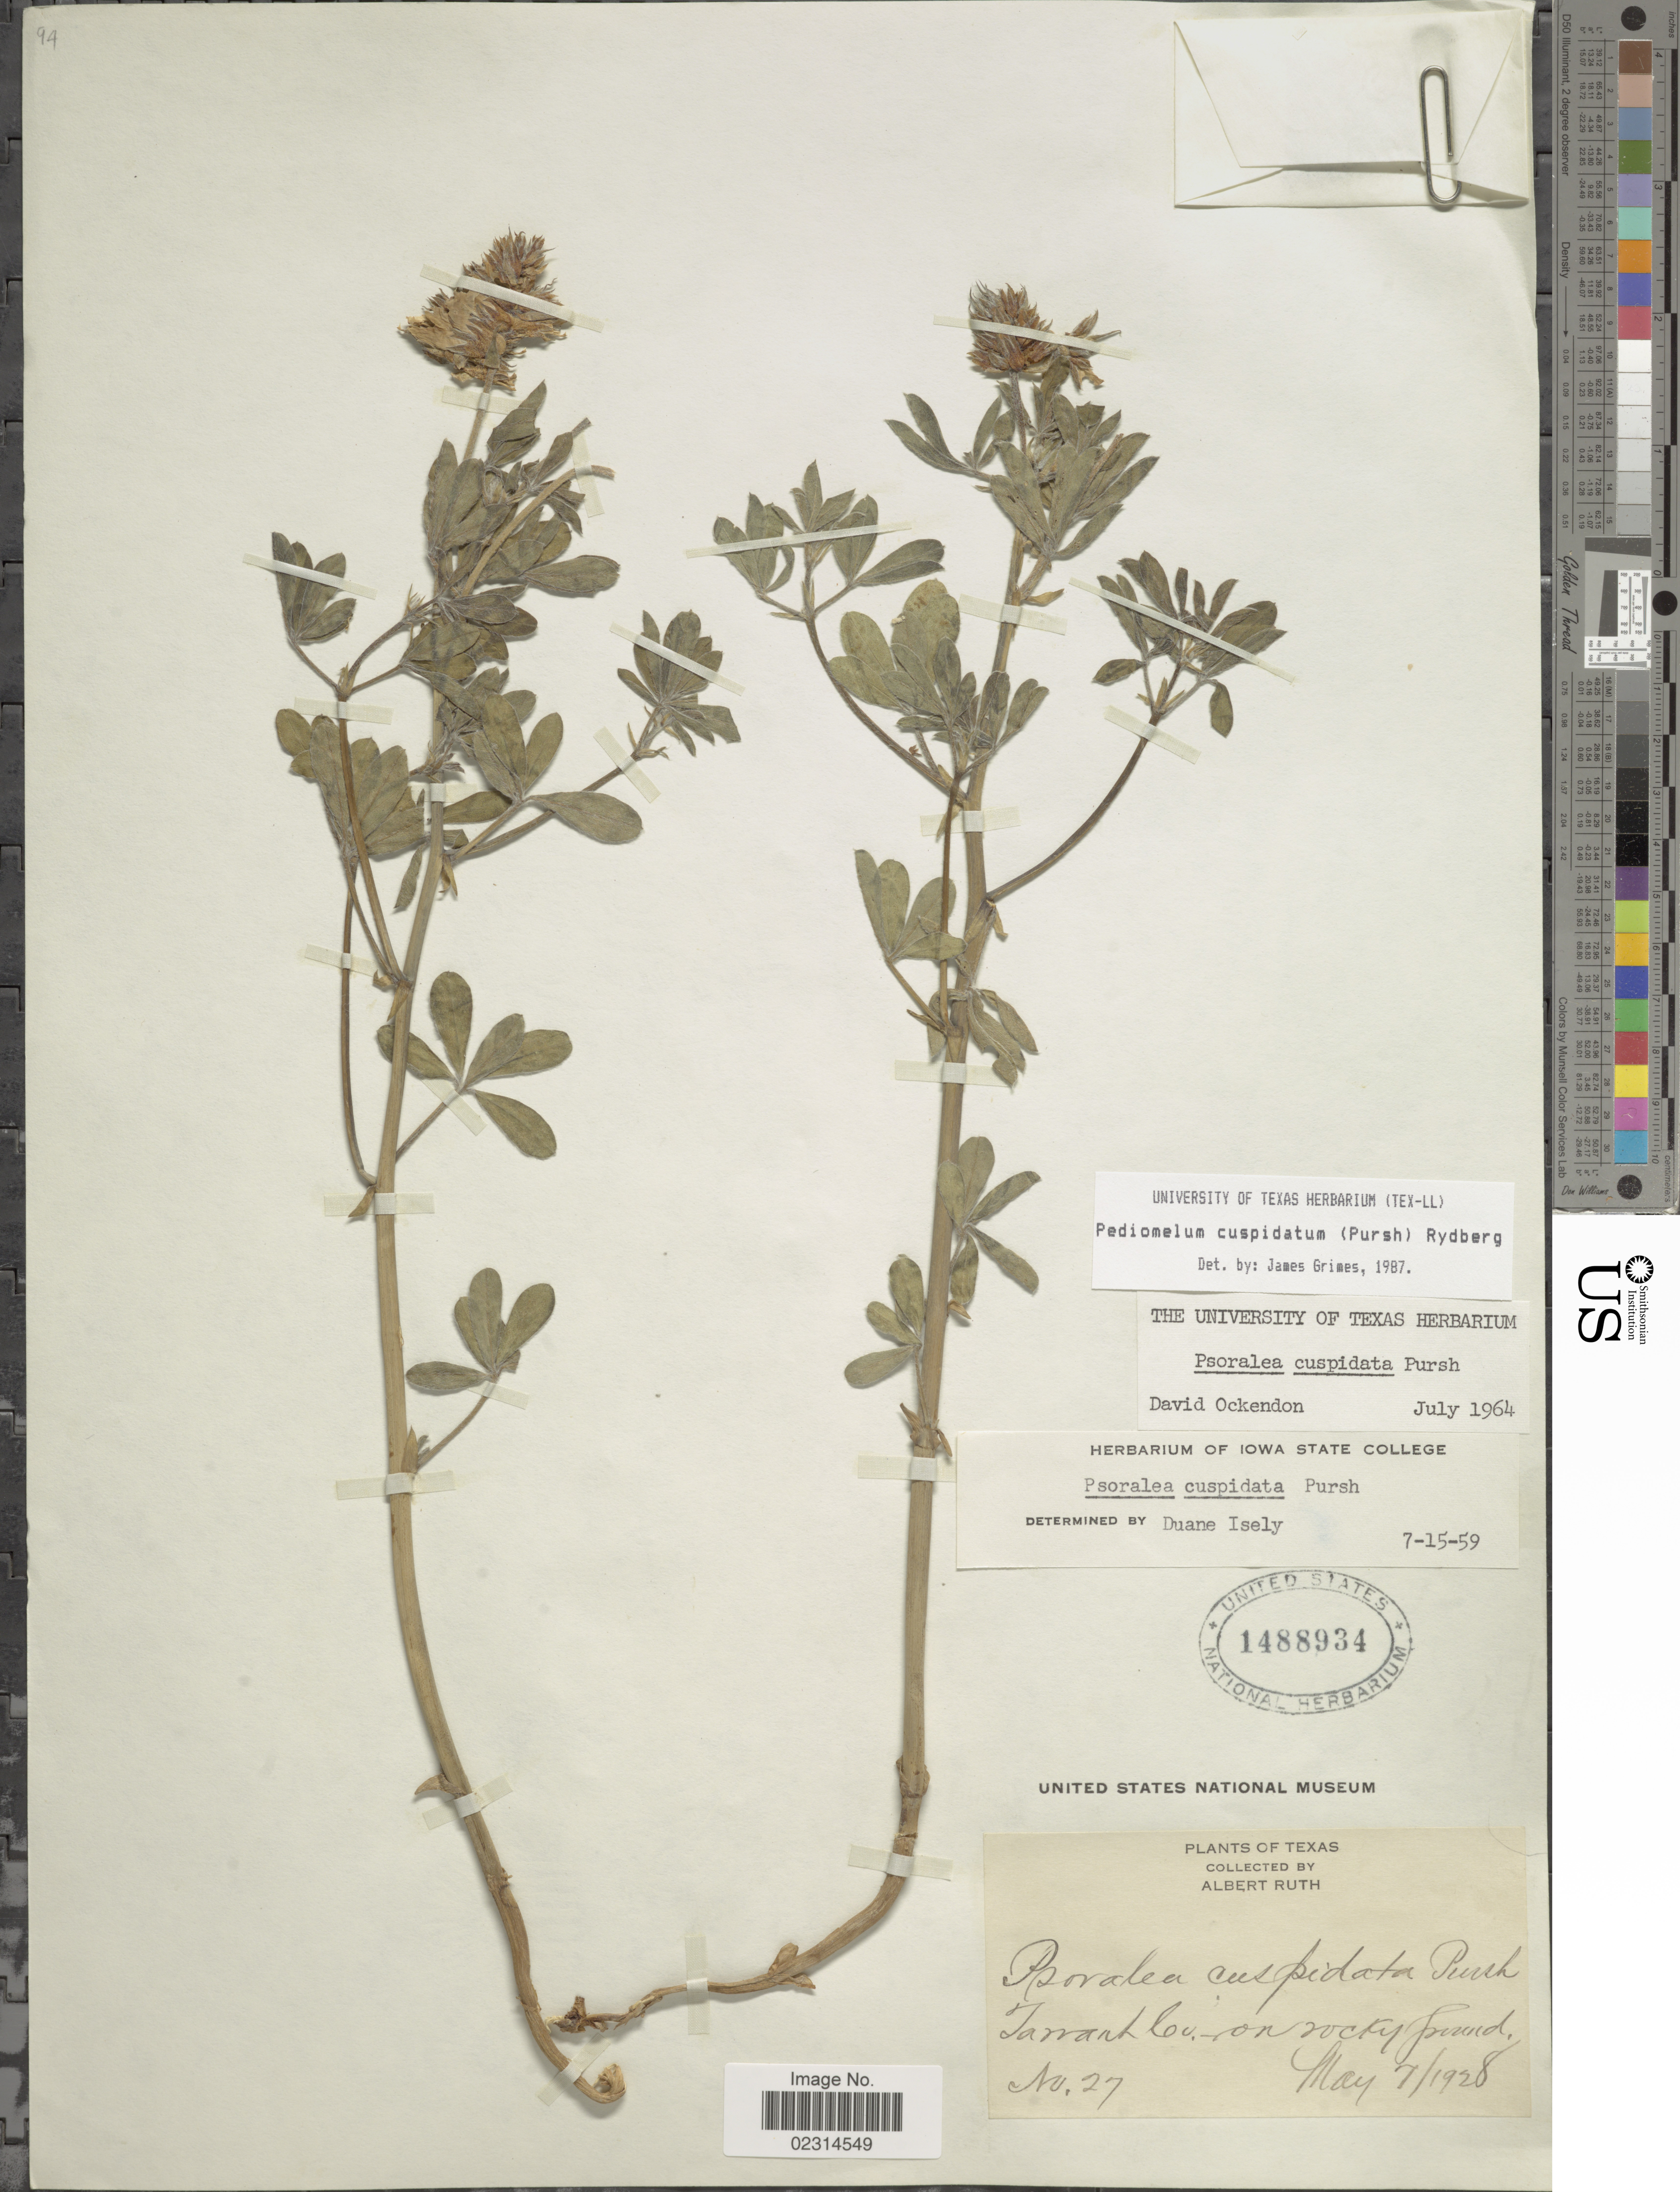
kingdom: Plantae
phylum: Tracheophyta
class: Magnoliopsida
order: Fabales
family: Fabaceae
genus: Pediomelum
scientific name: Pediomelum cuspidatum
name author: (Pursh) Rydb.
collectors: A. Ruth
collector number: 27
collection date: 1928-05-07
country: United States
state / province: Texas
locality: Tarrant Co - on rocky ground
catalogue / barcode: US 1488934